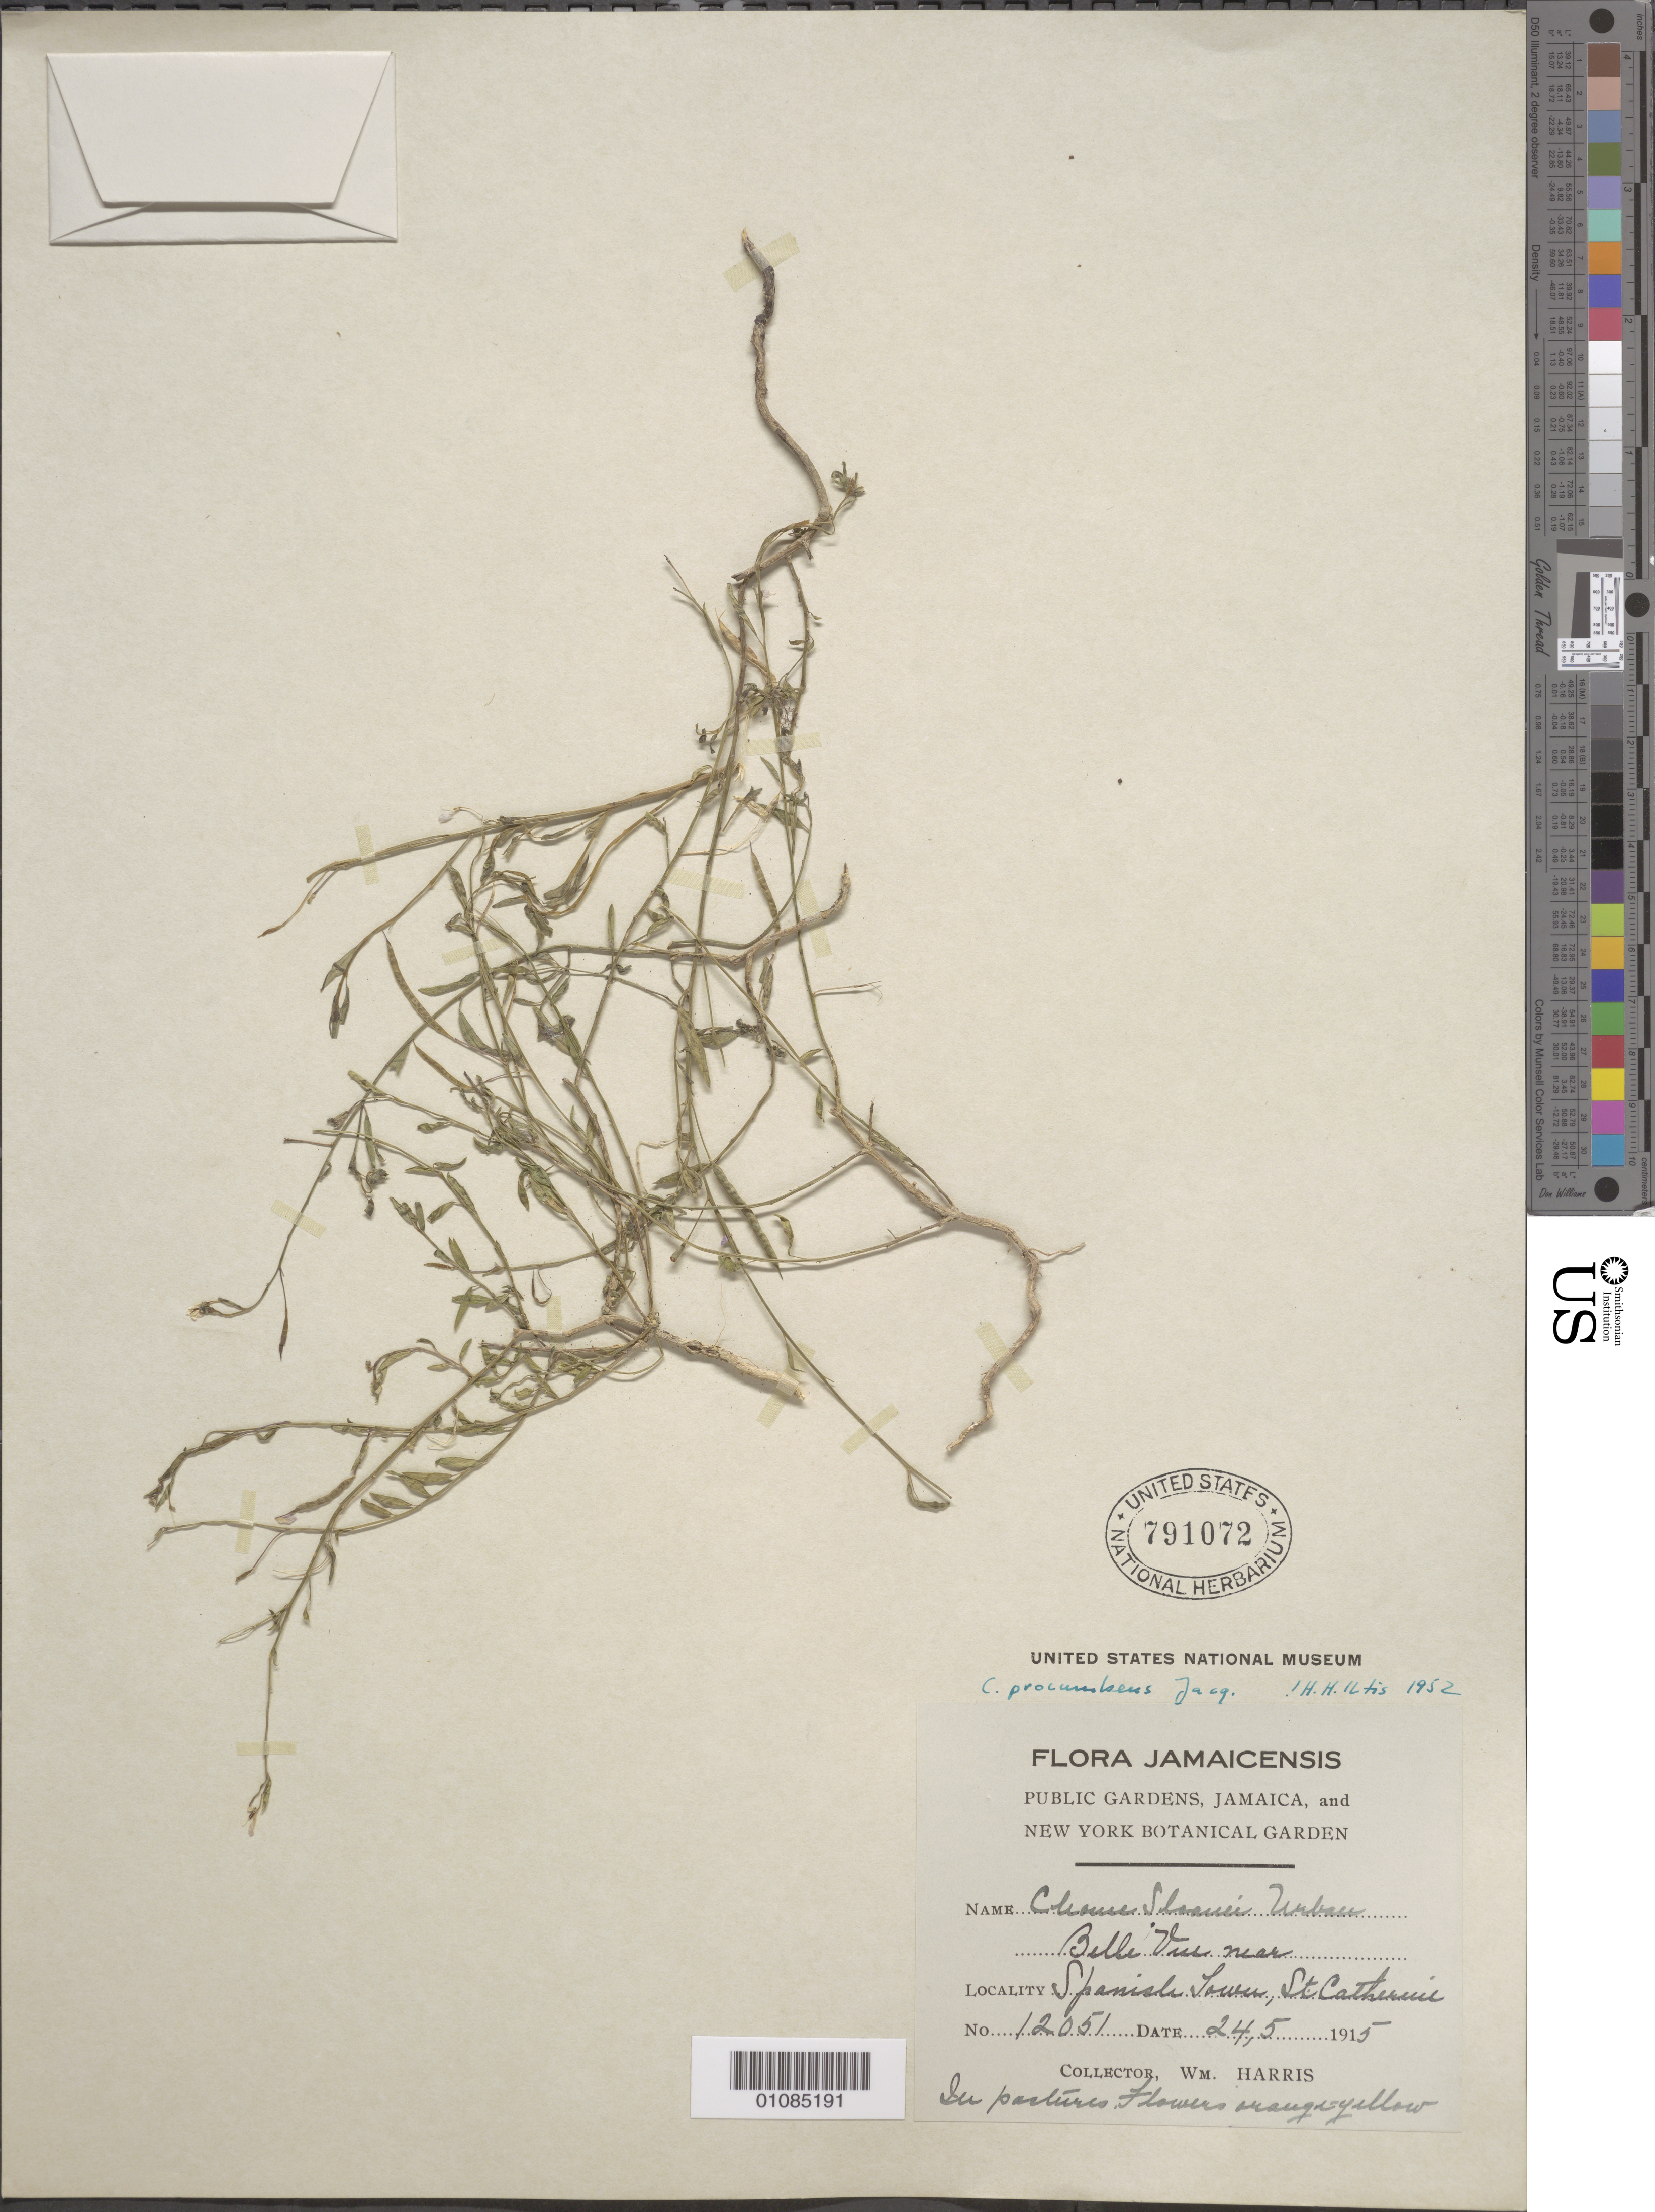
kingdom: Plantae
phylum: Tracheophyta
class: Magnoliopsida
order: Brassicales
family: Cleomaceae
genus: Physostemon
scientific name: Physostemon procumbens subsp. procunbens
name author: (Jacq.) Roalson & Soares Neto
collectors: W. Harris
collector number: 12051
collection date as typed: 24 May 1915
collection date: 1915-05-24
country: Jamaica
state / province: Saint Catherine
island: Jamaica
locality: Belle Vale(?) near Spanish Town.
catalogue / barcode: US 791072